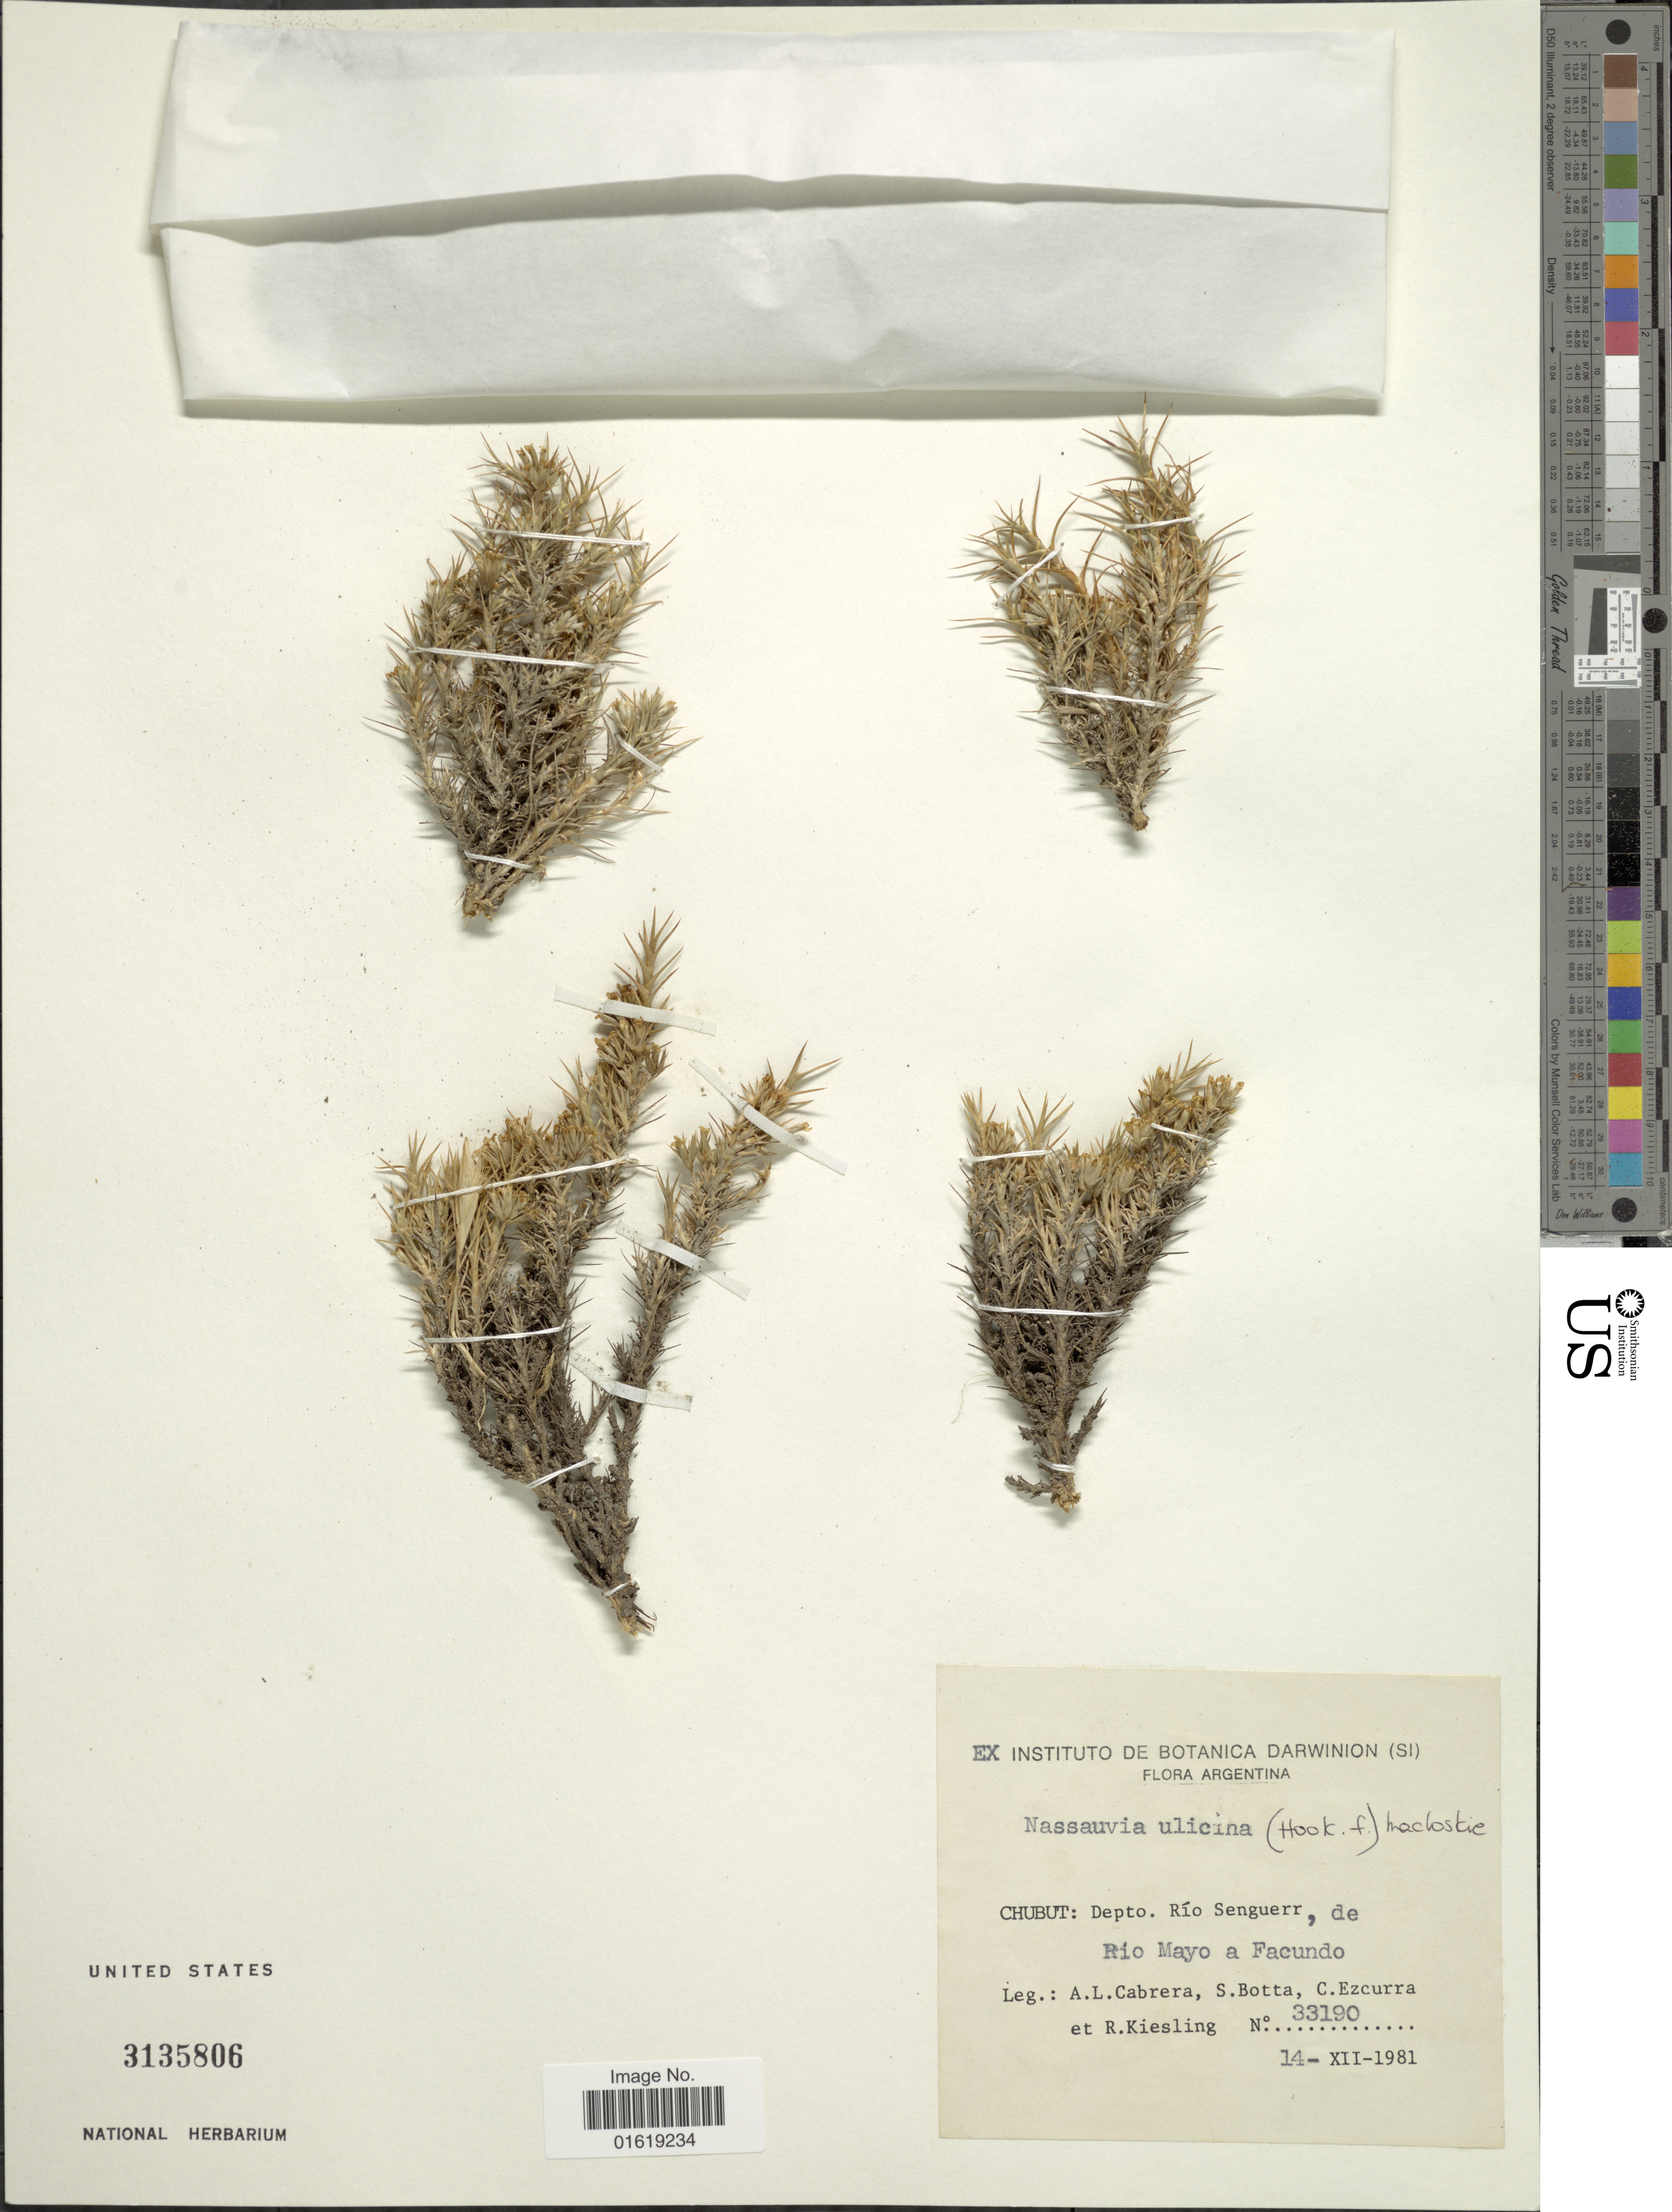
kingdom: Plantae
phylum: Tracheophyta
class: Magnoliopsida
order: Asterales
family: Asteraceae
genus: Nassauvia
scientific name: Nassauvia ulicina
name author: (Hook. f.) Macloskie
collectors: A. L. Cabrera, S. Botta, C. Ezcurra & R. Kiesling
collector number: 33190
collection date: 1981-12-14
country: Argentina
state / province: Chubut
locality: Chubut: Depto. Río Senguerr, de Rio Mayo a Facundo.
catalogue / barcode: US 3135806